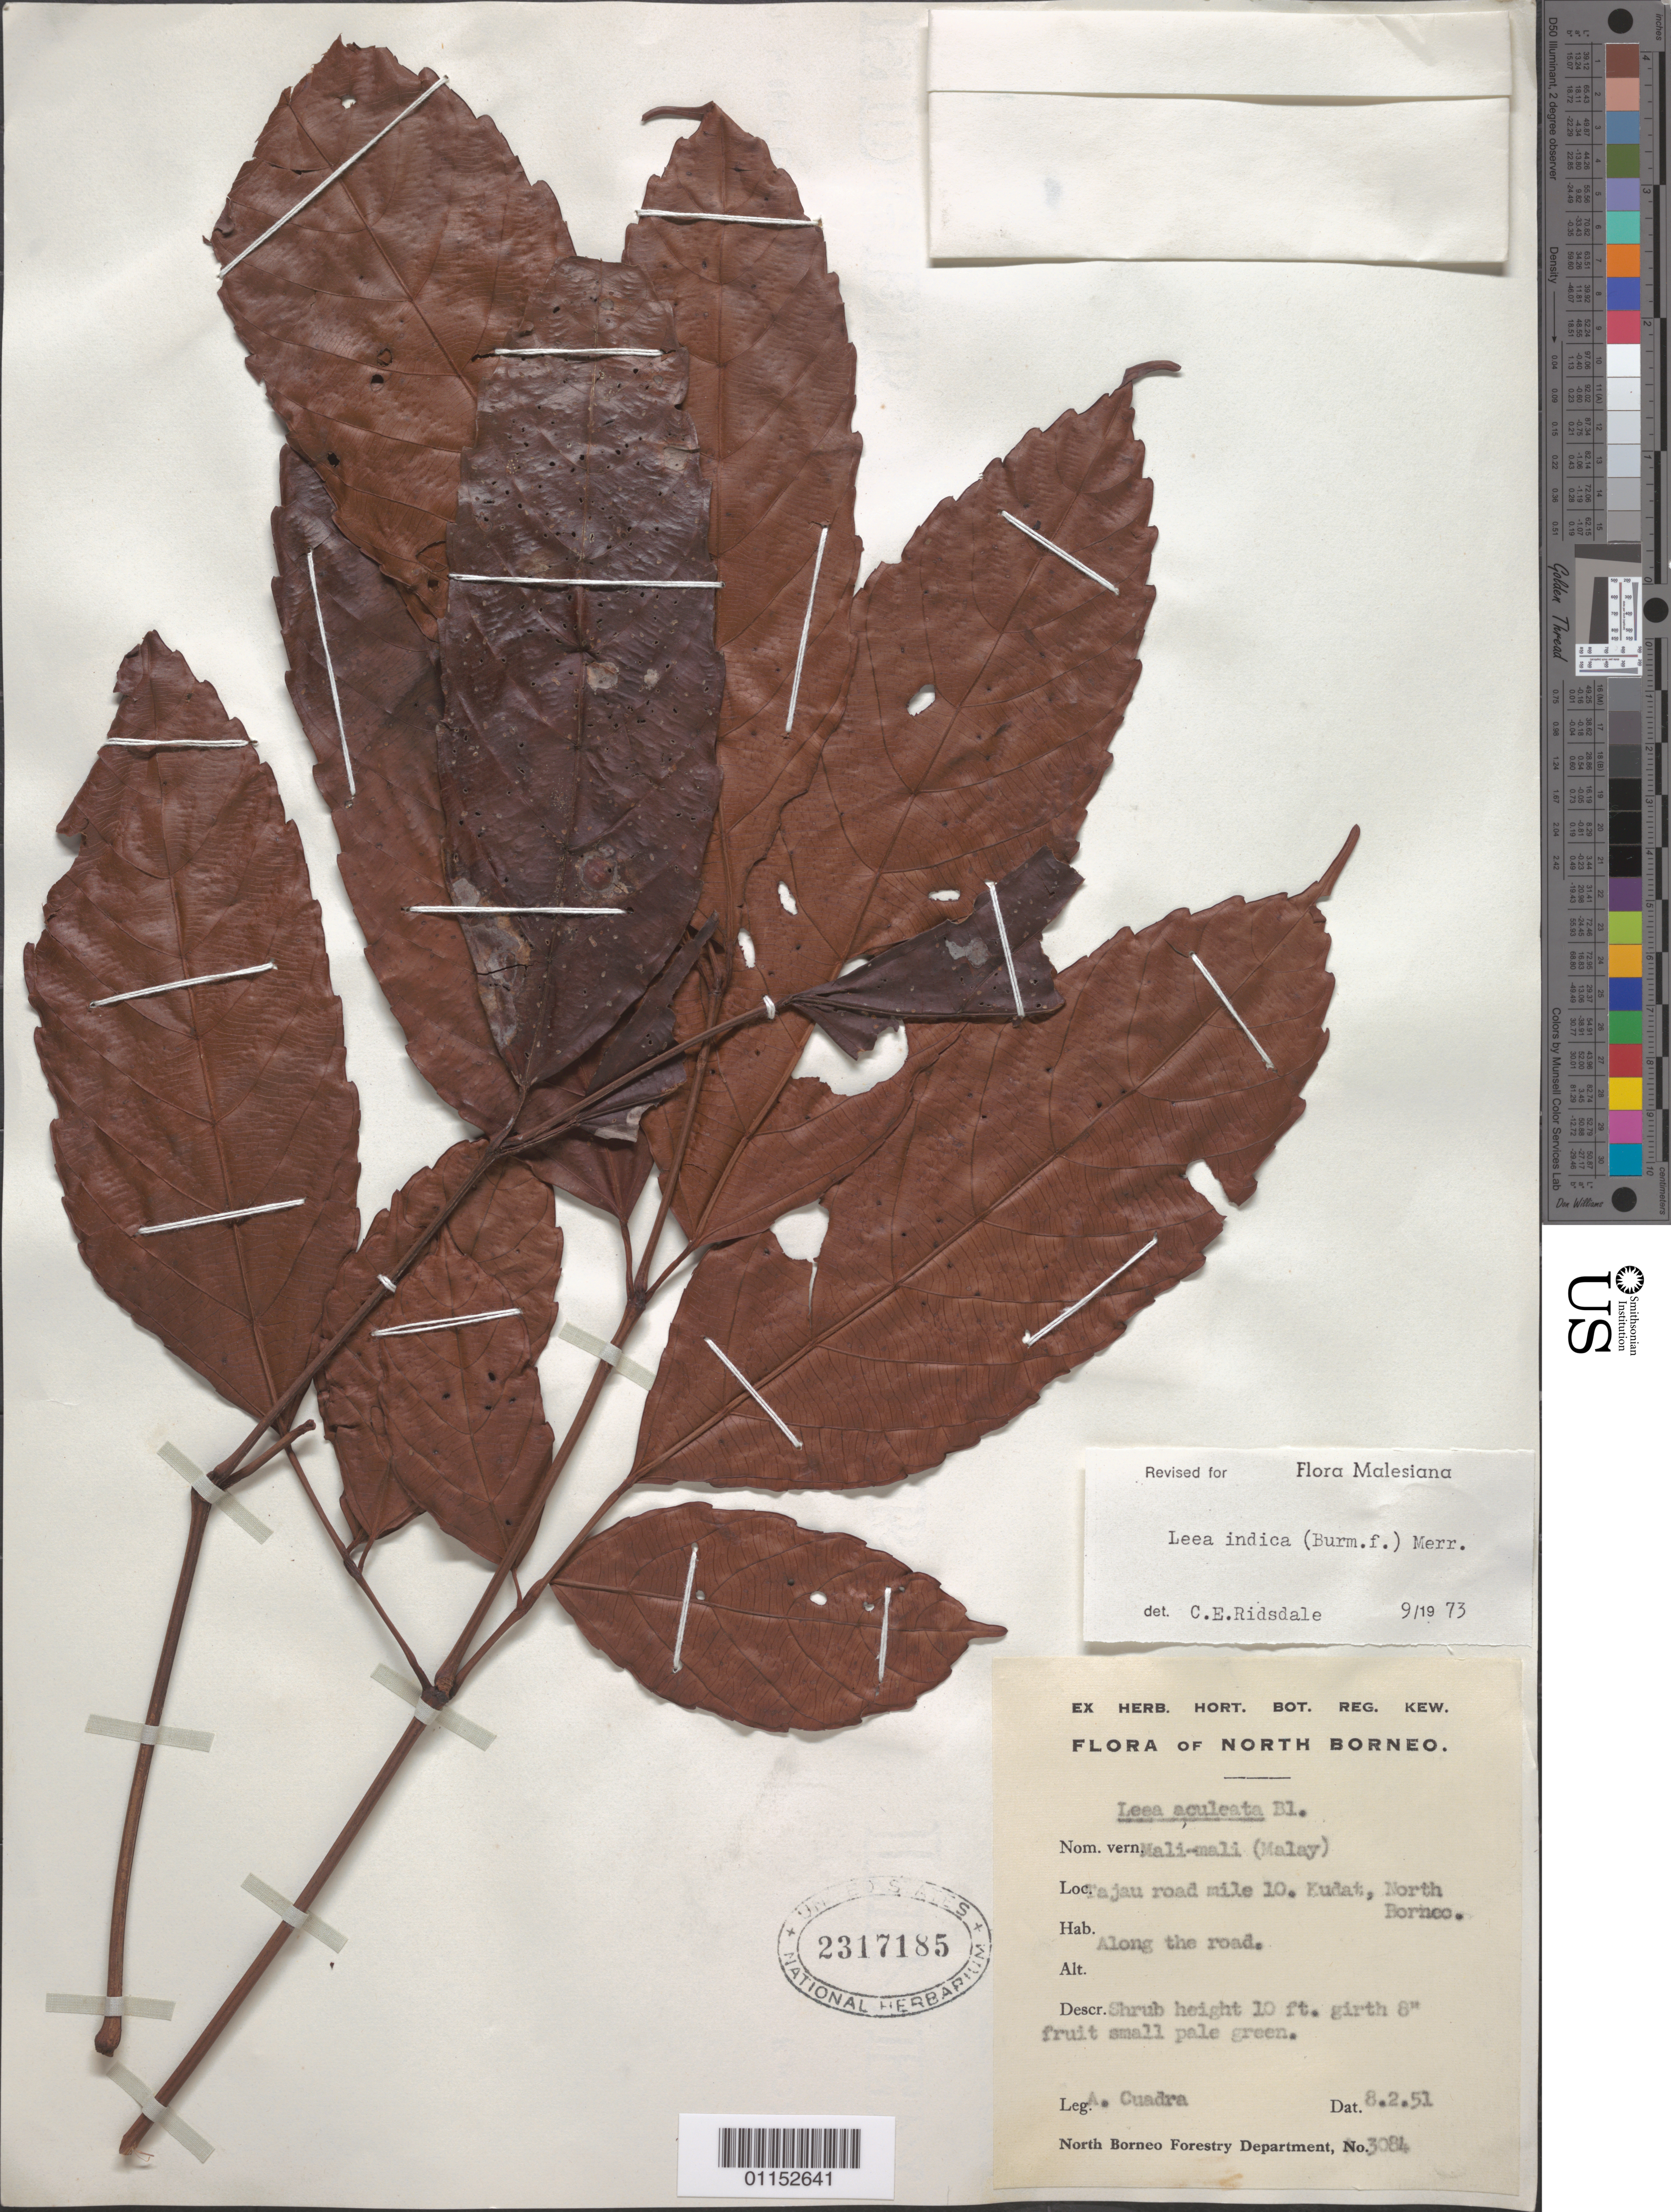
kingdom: Plantae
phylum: Tracheophyta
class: Magnoliopsida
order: Vitales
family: Vitaceae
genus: Leea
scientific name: Leea indica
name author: (Burm. f.) Merr.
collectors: A. Cuadra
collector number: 3081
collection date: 1951-02-08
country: Malaysia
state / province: Borneo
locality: Tajau Rd mi 10, Kudat N Borneo.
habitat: Along the road. Shrub.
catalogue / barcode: US 2317185